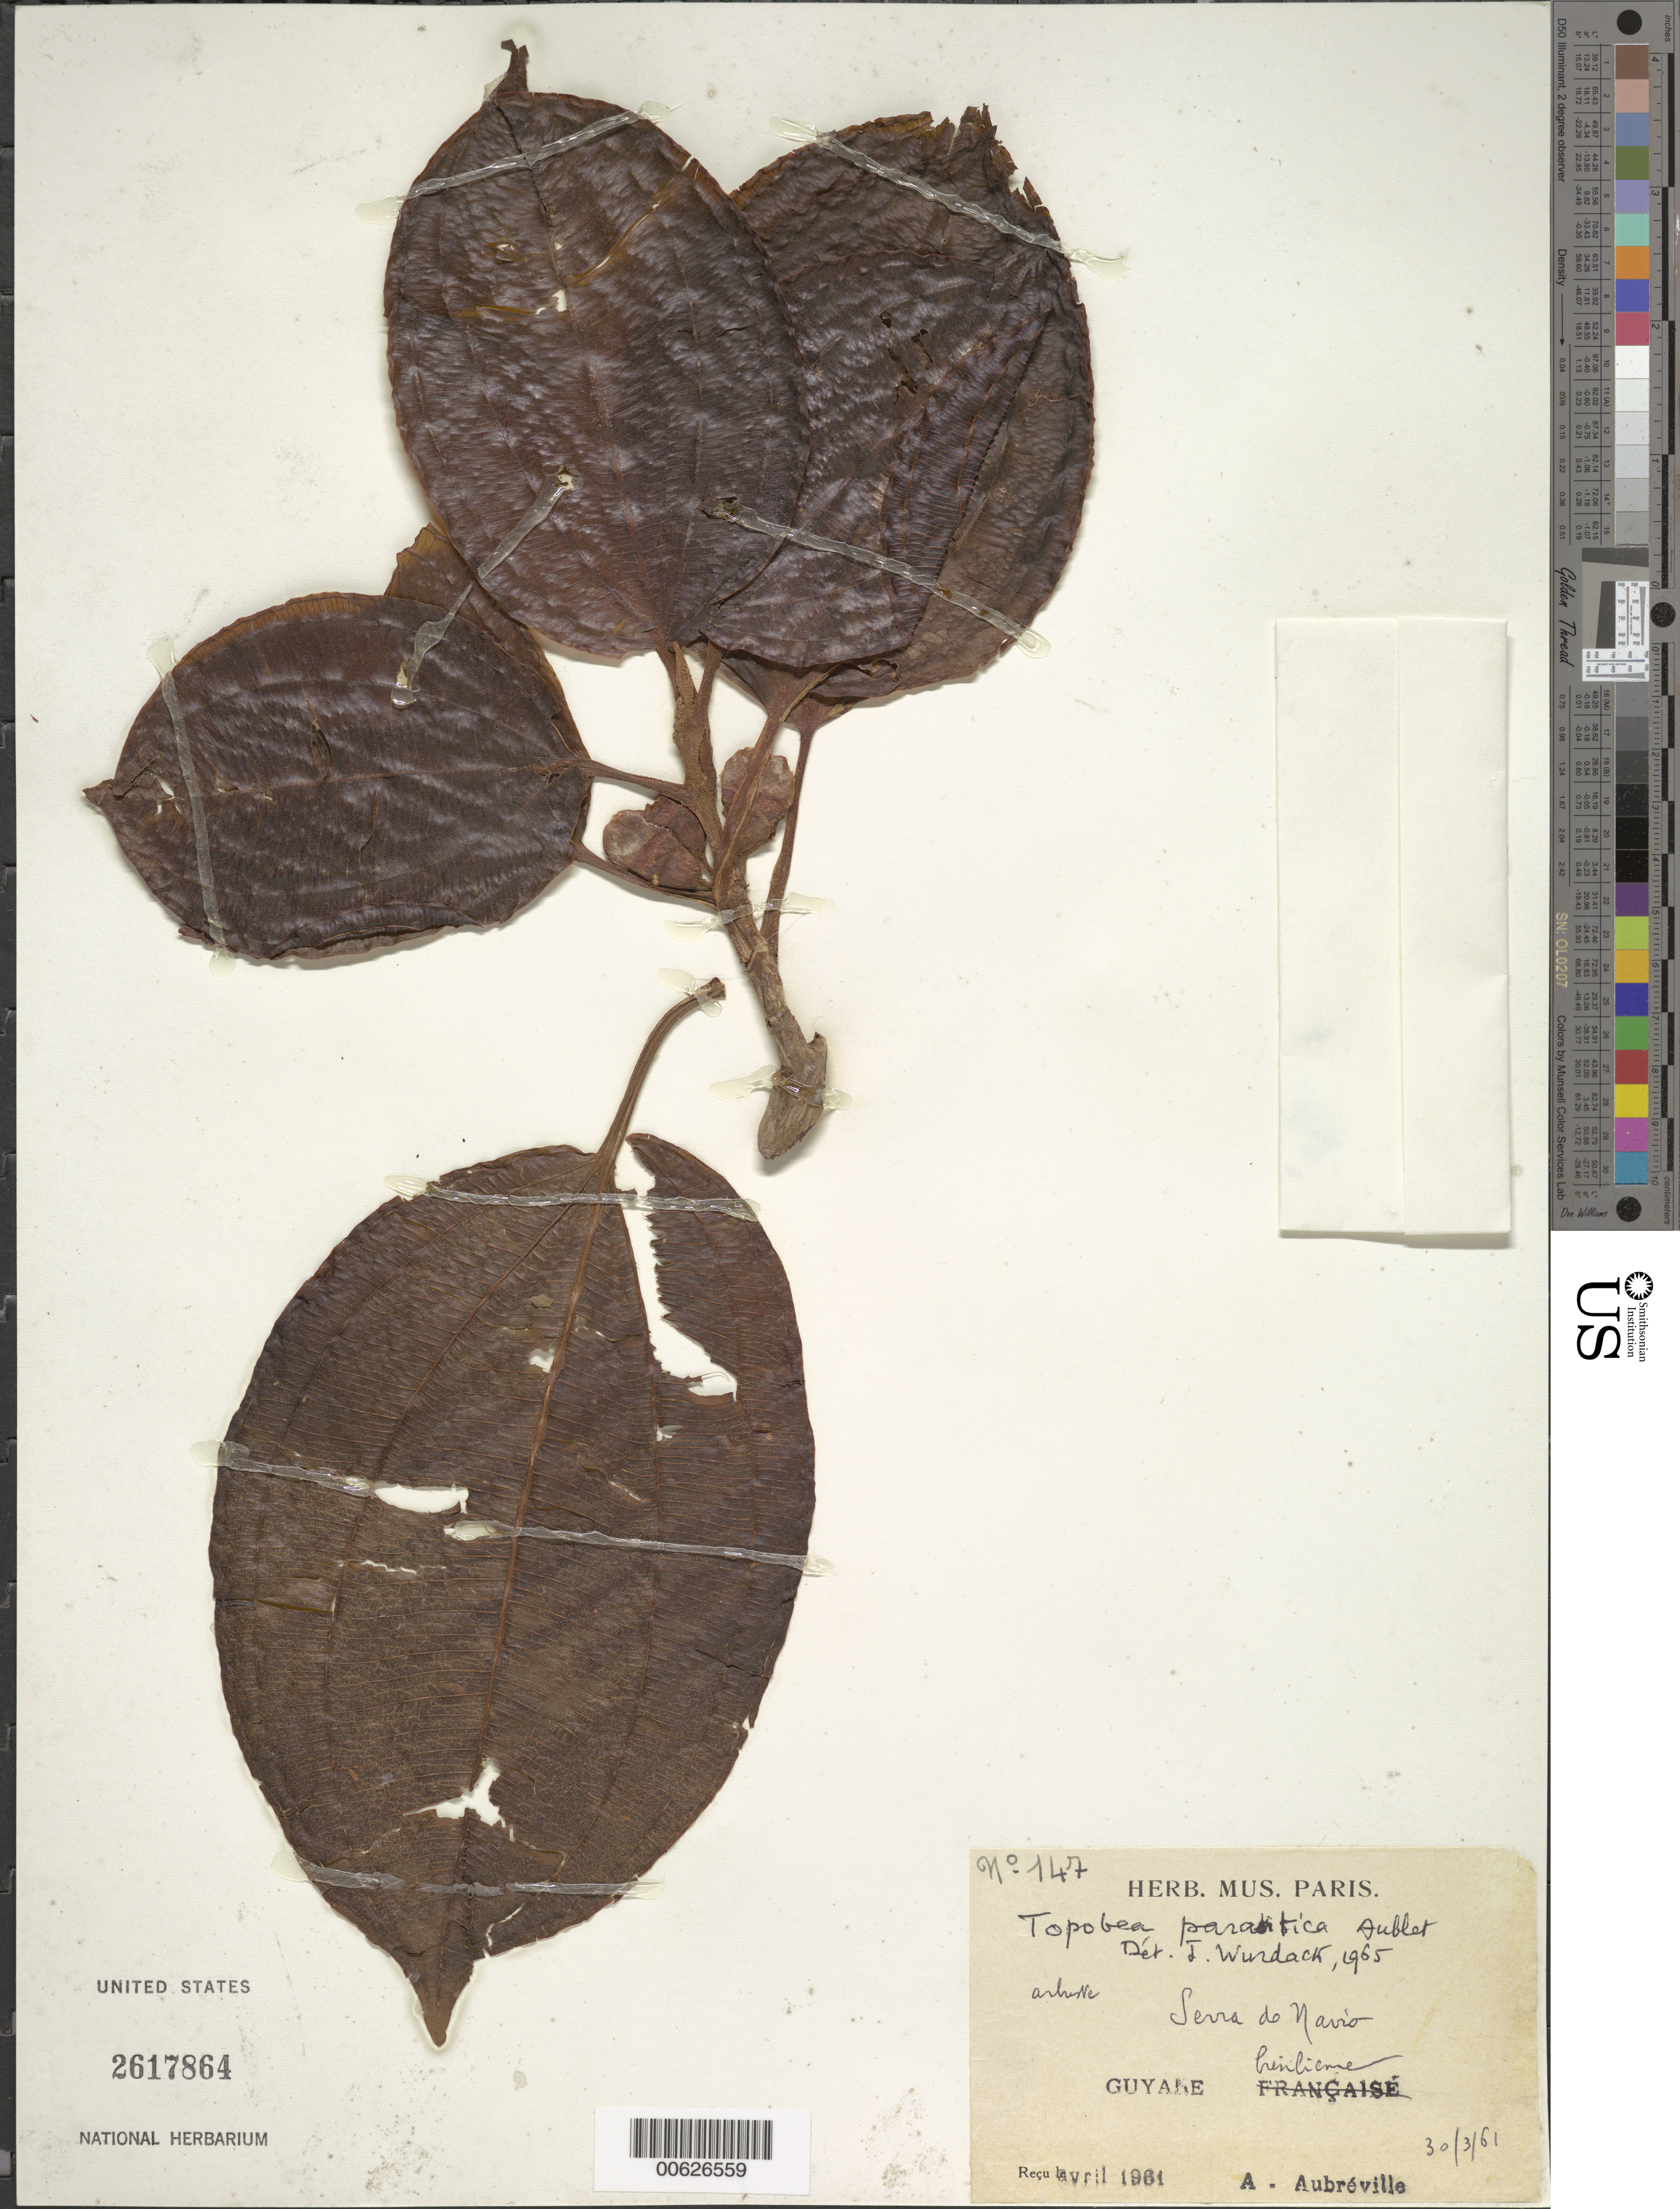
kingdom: Plantae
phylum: Tracheophyta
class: Magnoliopsida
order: Myrtales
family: Melastomataceae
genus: Topobea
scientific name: Topobea parasitica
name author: Aubl.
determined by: Wurdack, John J., (US), US (UNITED STATES)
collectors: A. Aubréville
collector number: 147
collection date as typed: Apr-61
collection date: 1961-04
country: French Guiana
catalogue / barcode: US 2617864